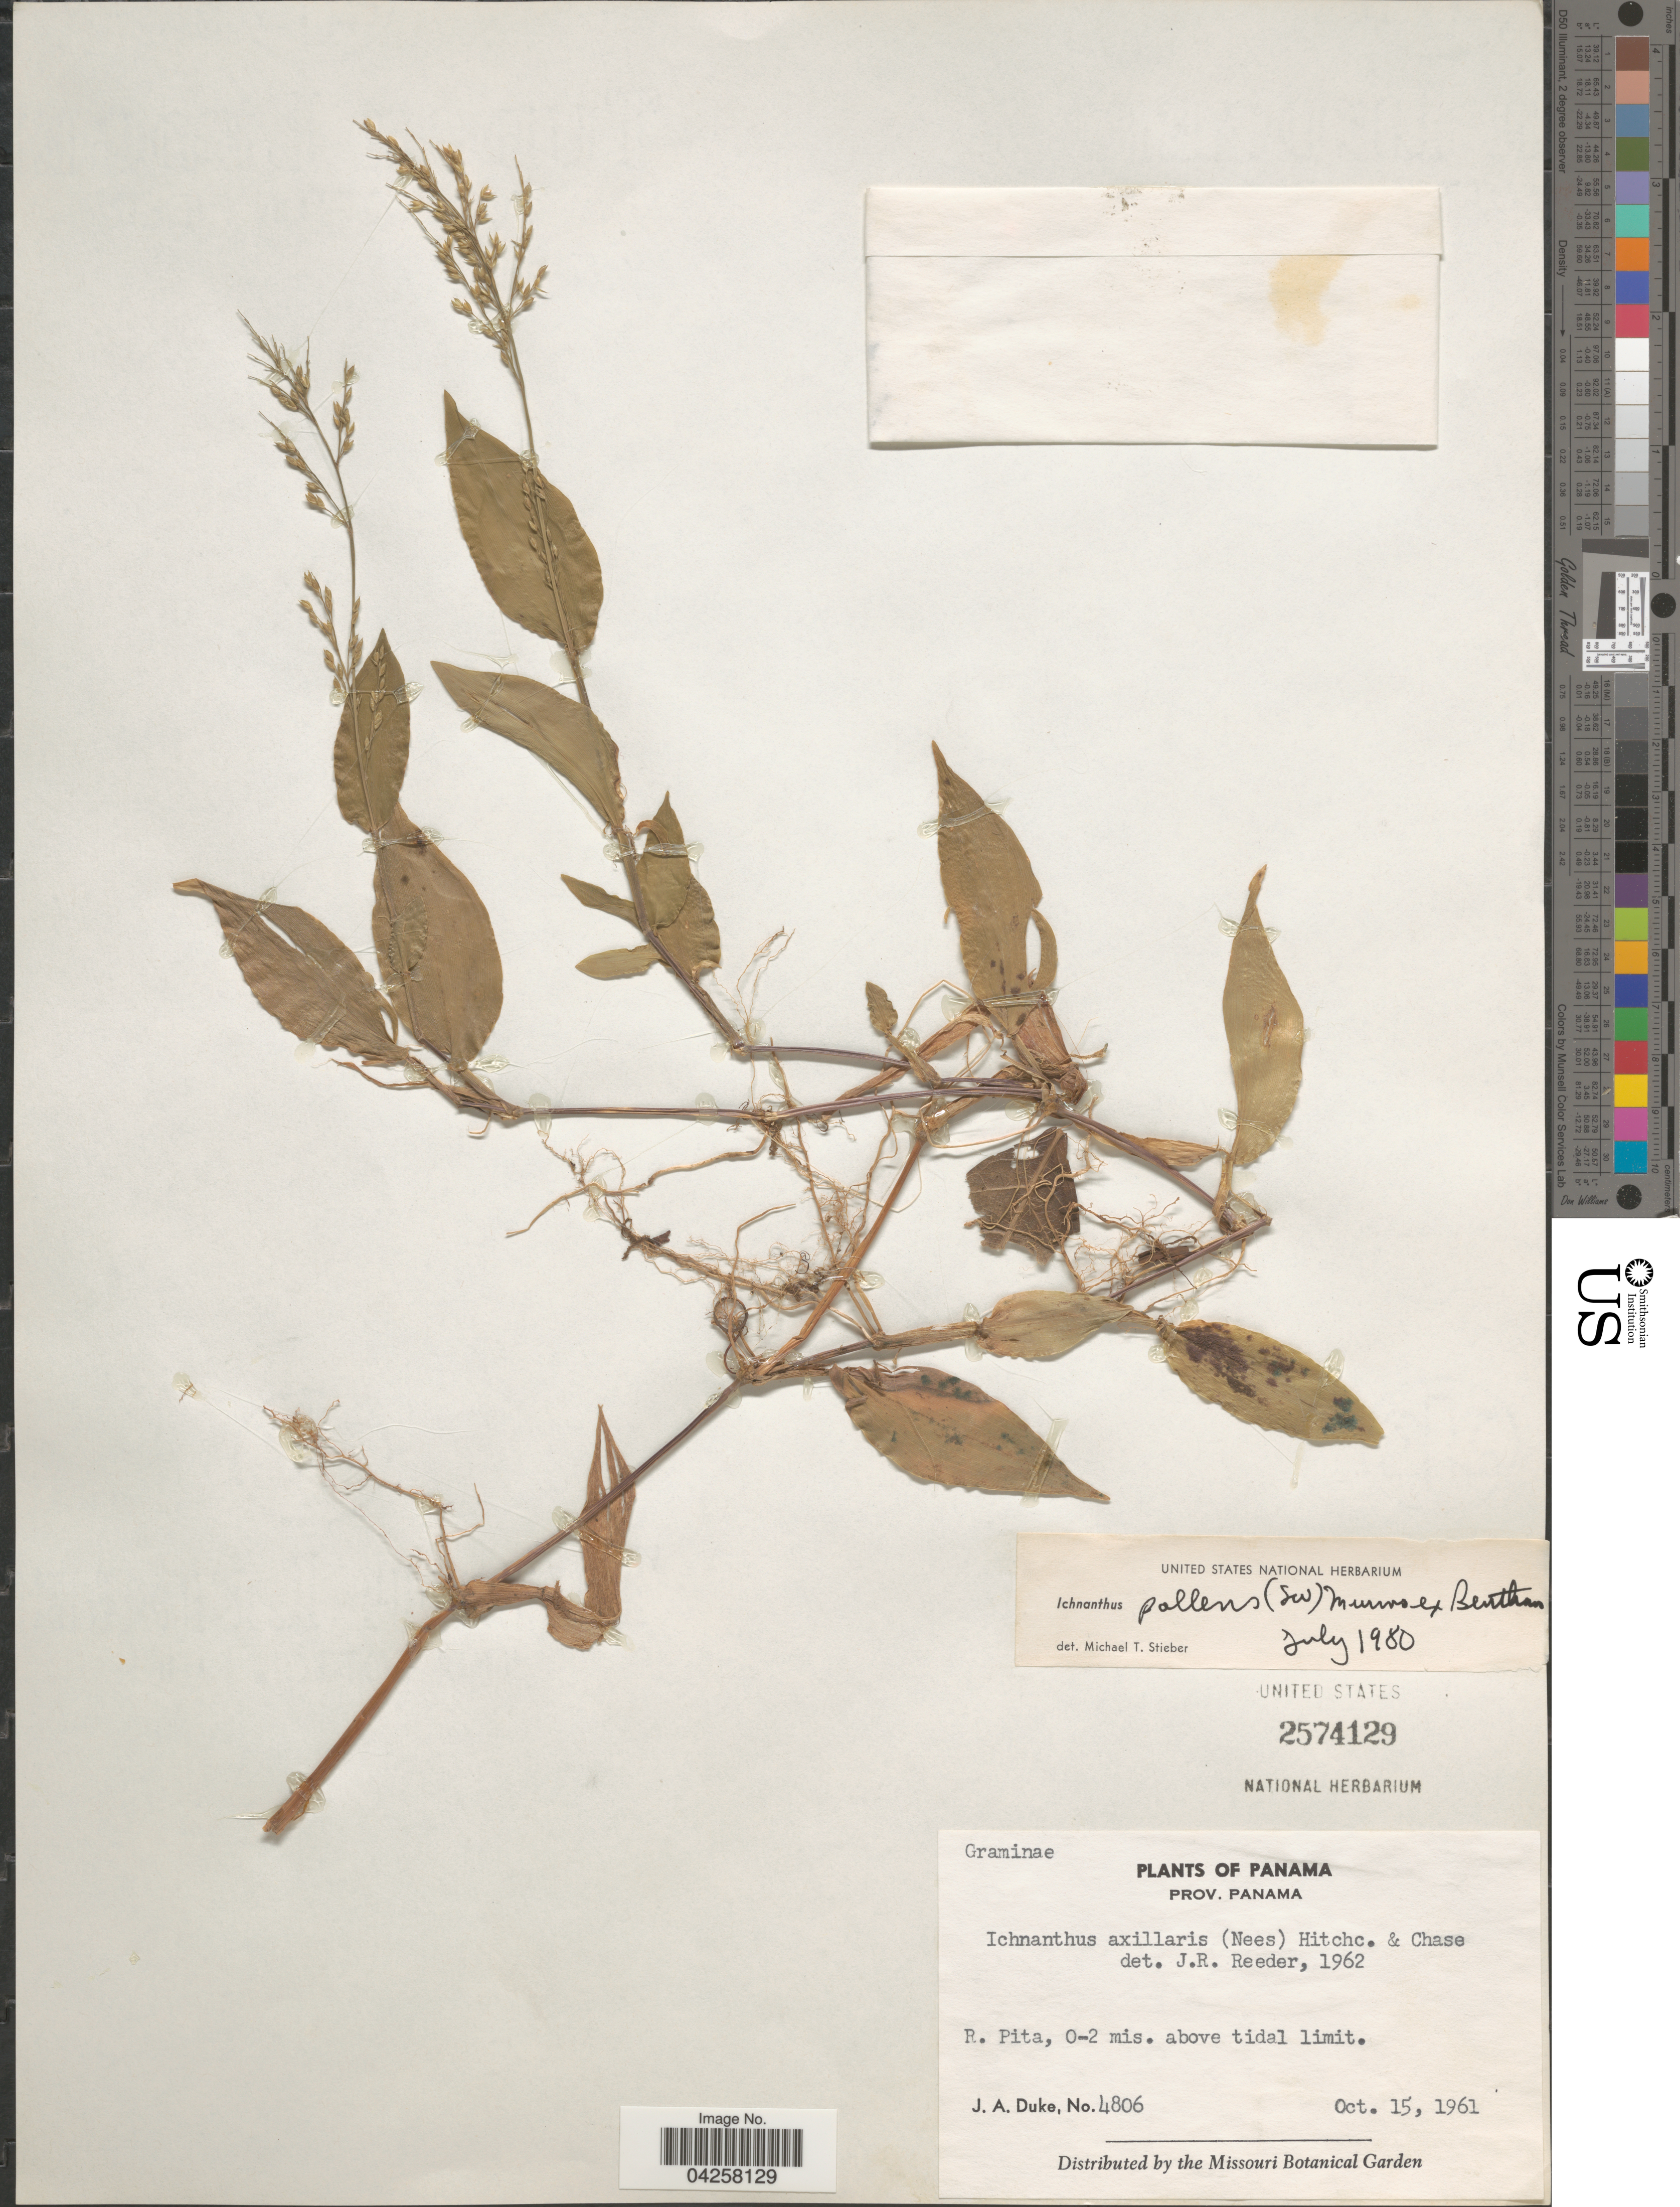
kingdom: Plantae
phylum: Tracheophyta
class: Liliopsida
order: Poales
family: Poaceae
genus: Ichnanthus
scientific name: Ichnanthus pallens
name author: (Sw.) Munro ex Benth.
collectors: J. A. Duke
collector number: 4806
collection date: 1961-10-15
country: Panama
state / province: Panamá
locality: R. Pita.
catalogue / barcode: US 2574129